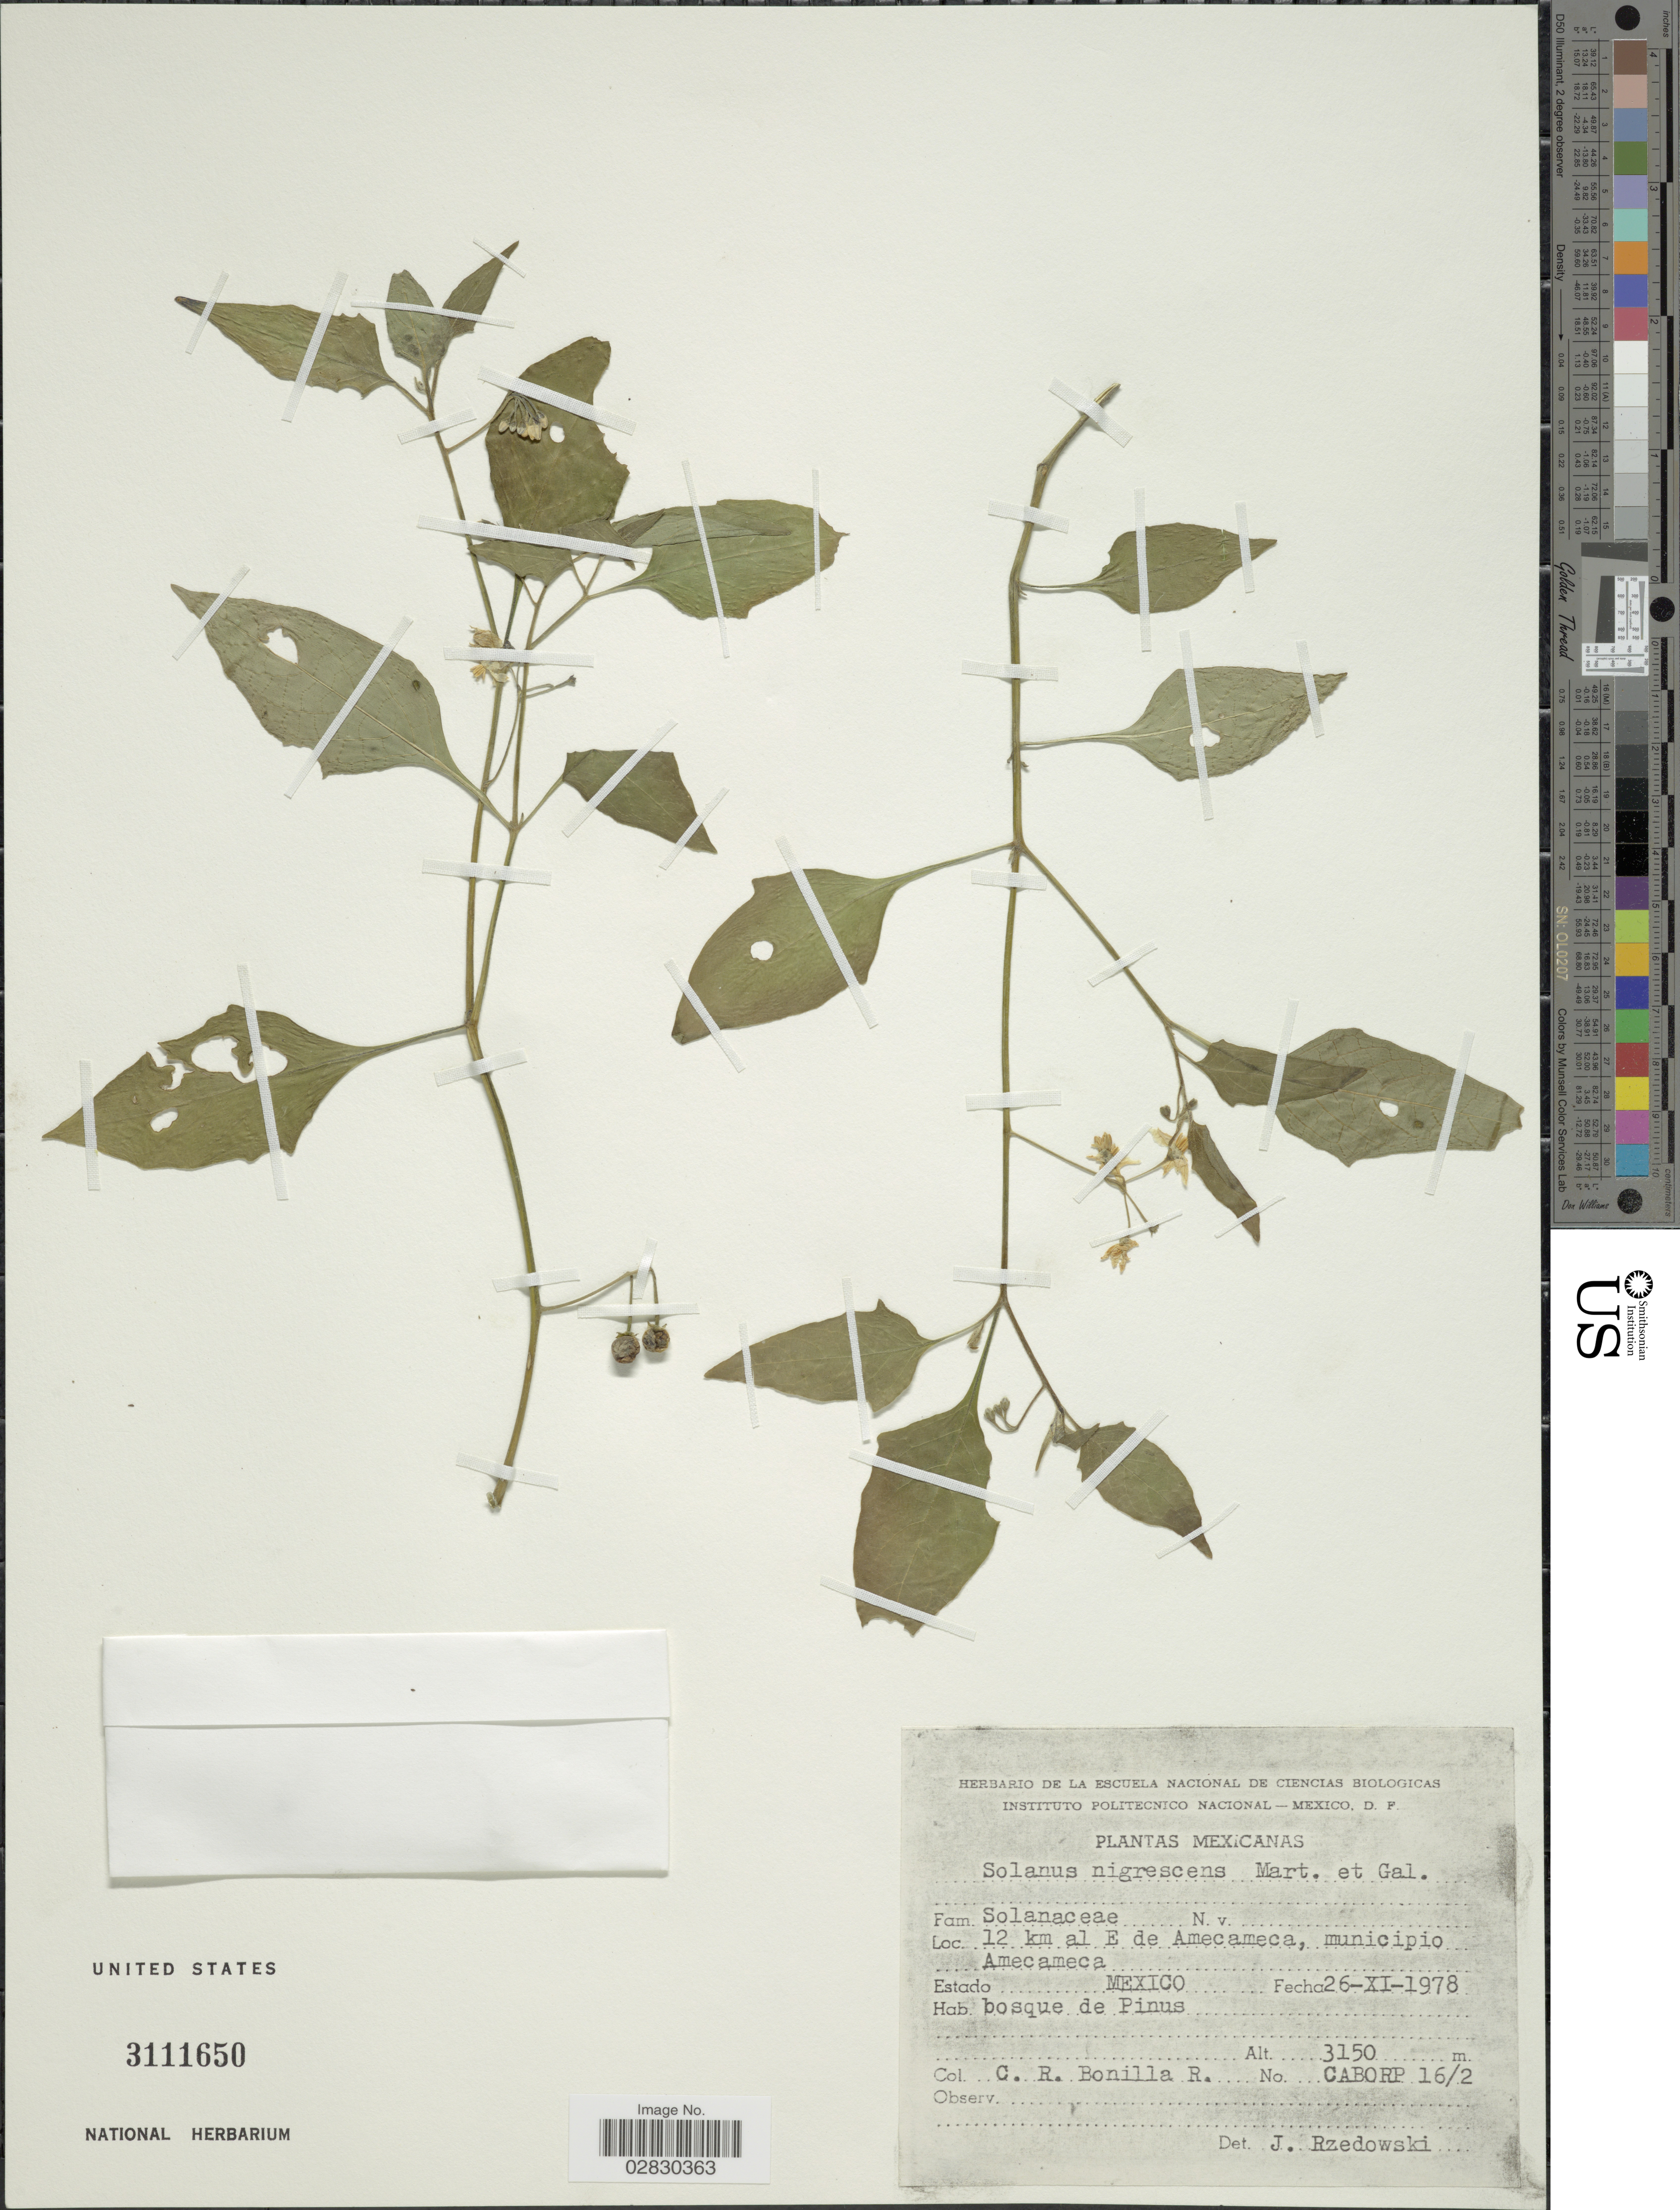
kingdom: Plantae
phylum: Tracheophyta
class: Magnoliopsida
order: Solanales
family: Solanaceae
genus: Solanum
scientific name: Solanum nigrescens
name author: M. Martens & Galeotti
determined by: Knapp, S. D.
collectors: C. Bonilla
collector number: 16/2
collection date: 1978-11-26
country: Mexico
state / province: México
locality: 12 km al E de Amecameca.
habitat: bosque de Pinus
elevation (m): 3150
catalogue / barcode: US 3111650